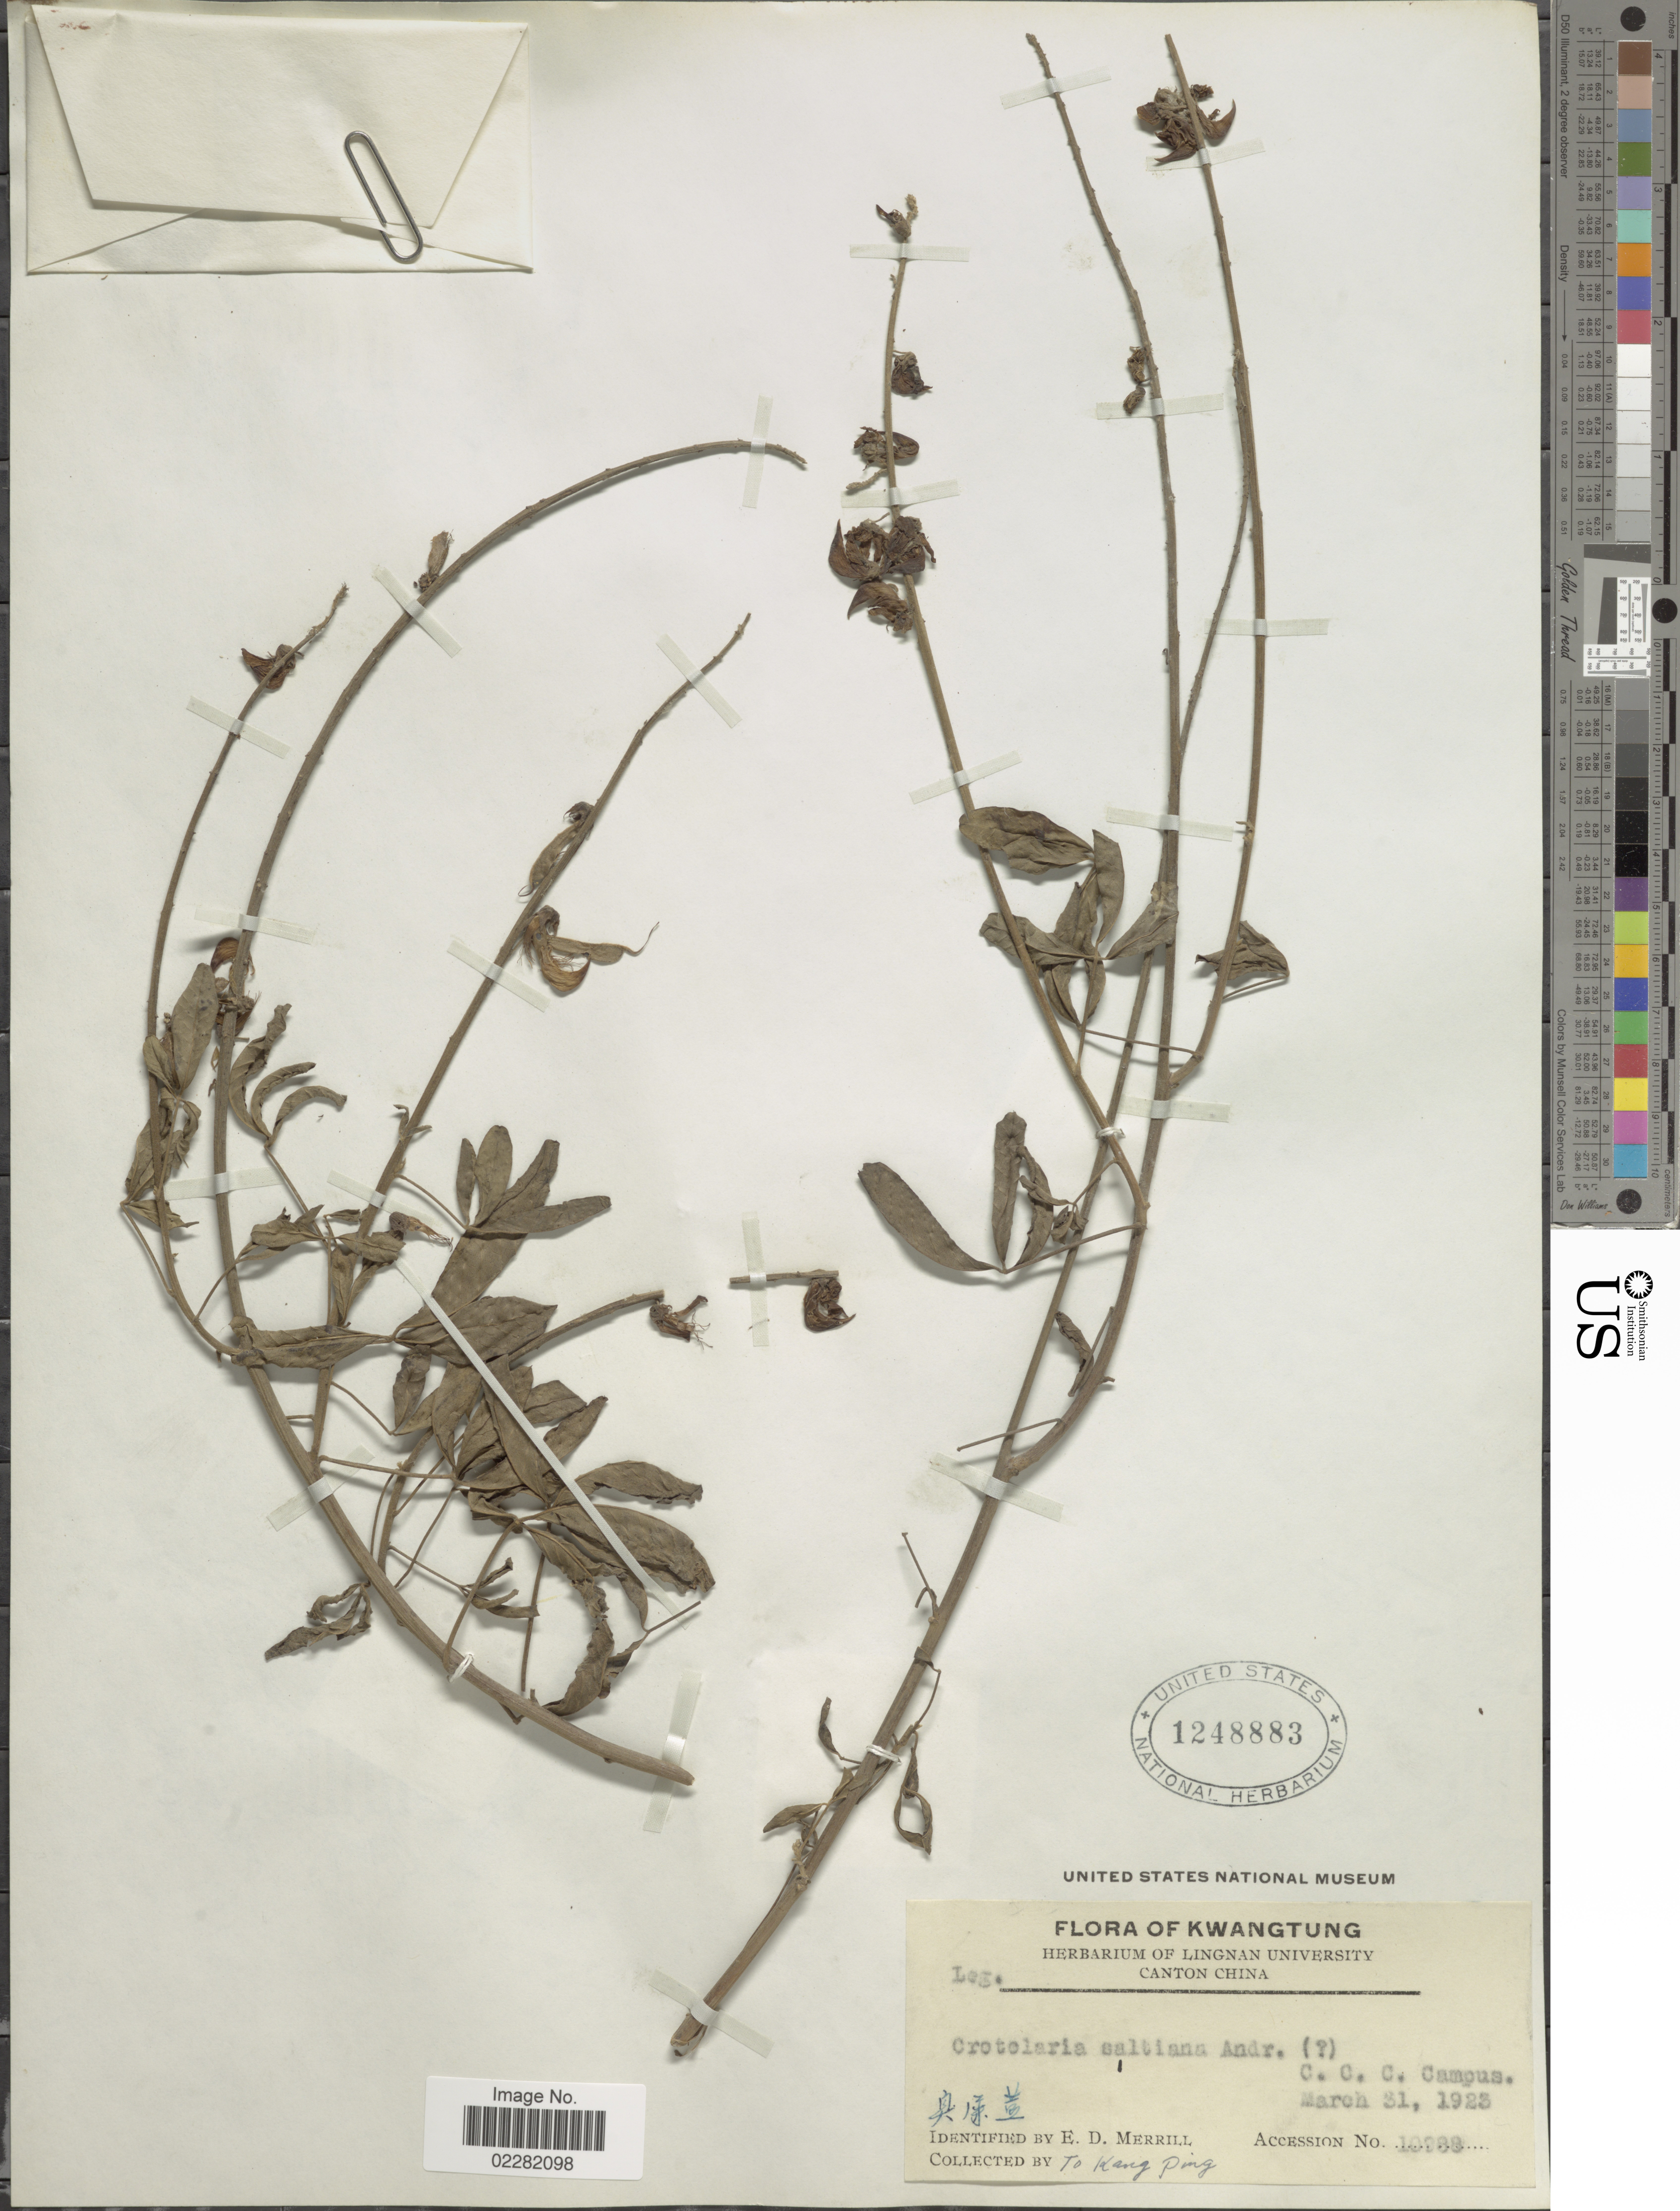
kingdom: Plantae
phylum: Tracheophyta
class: Magnoliopsida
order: Fabales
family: Fabaceae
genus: Crotalaria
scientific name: Crotalaria pallida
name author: Aiton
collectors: T. Ping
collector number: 10988*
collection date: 1923-03-31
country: China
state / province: Guangdong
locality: Kwangtung, C. C. C. Campus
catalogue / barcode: US 1248883